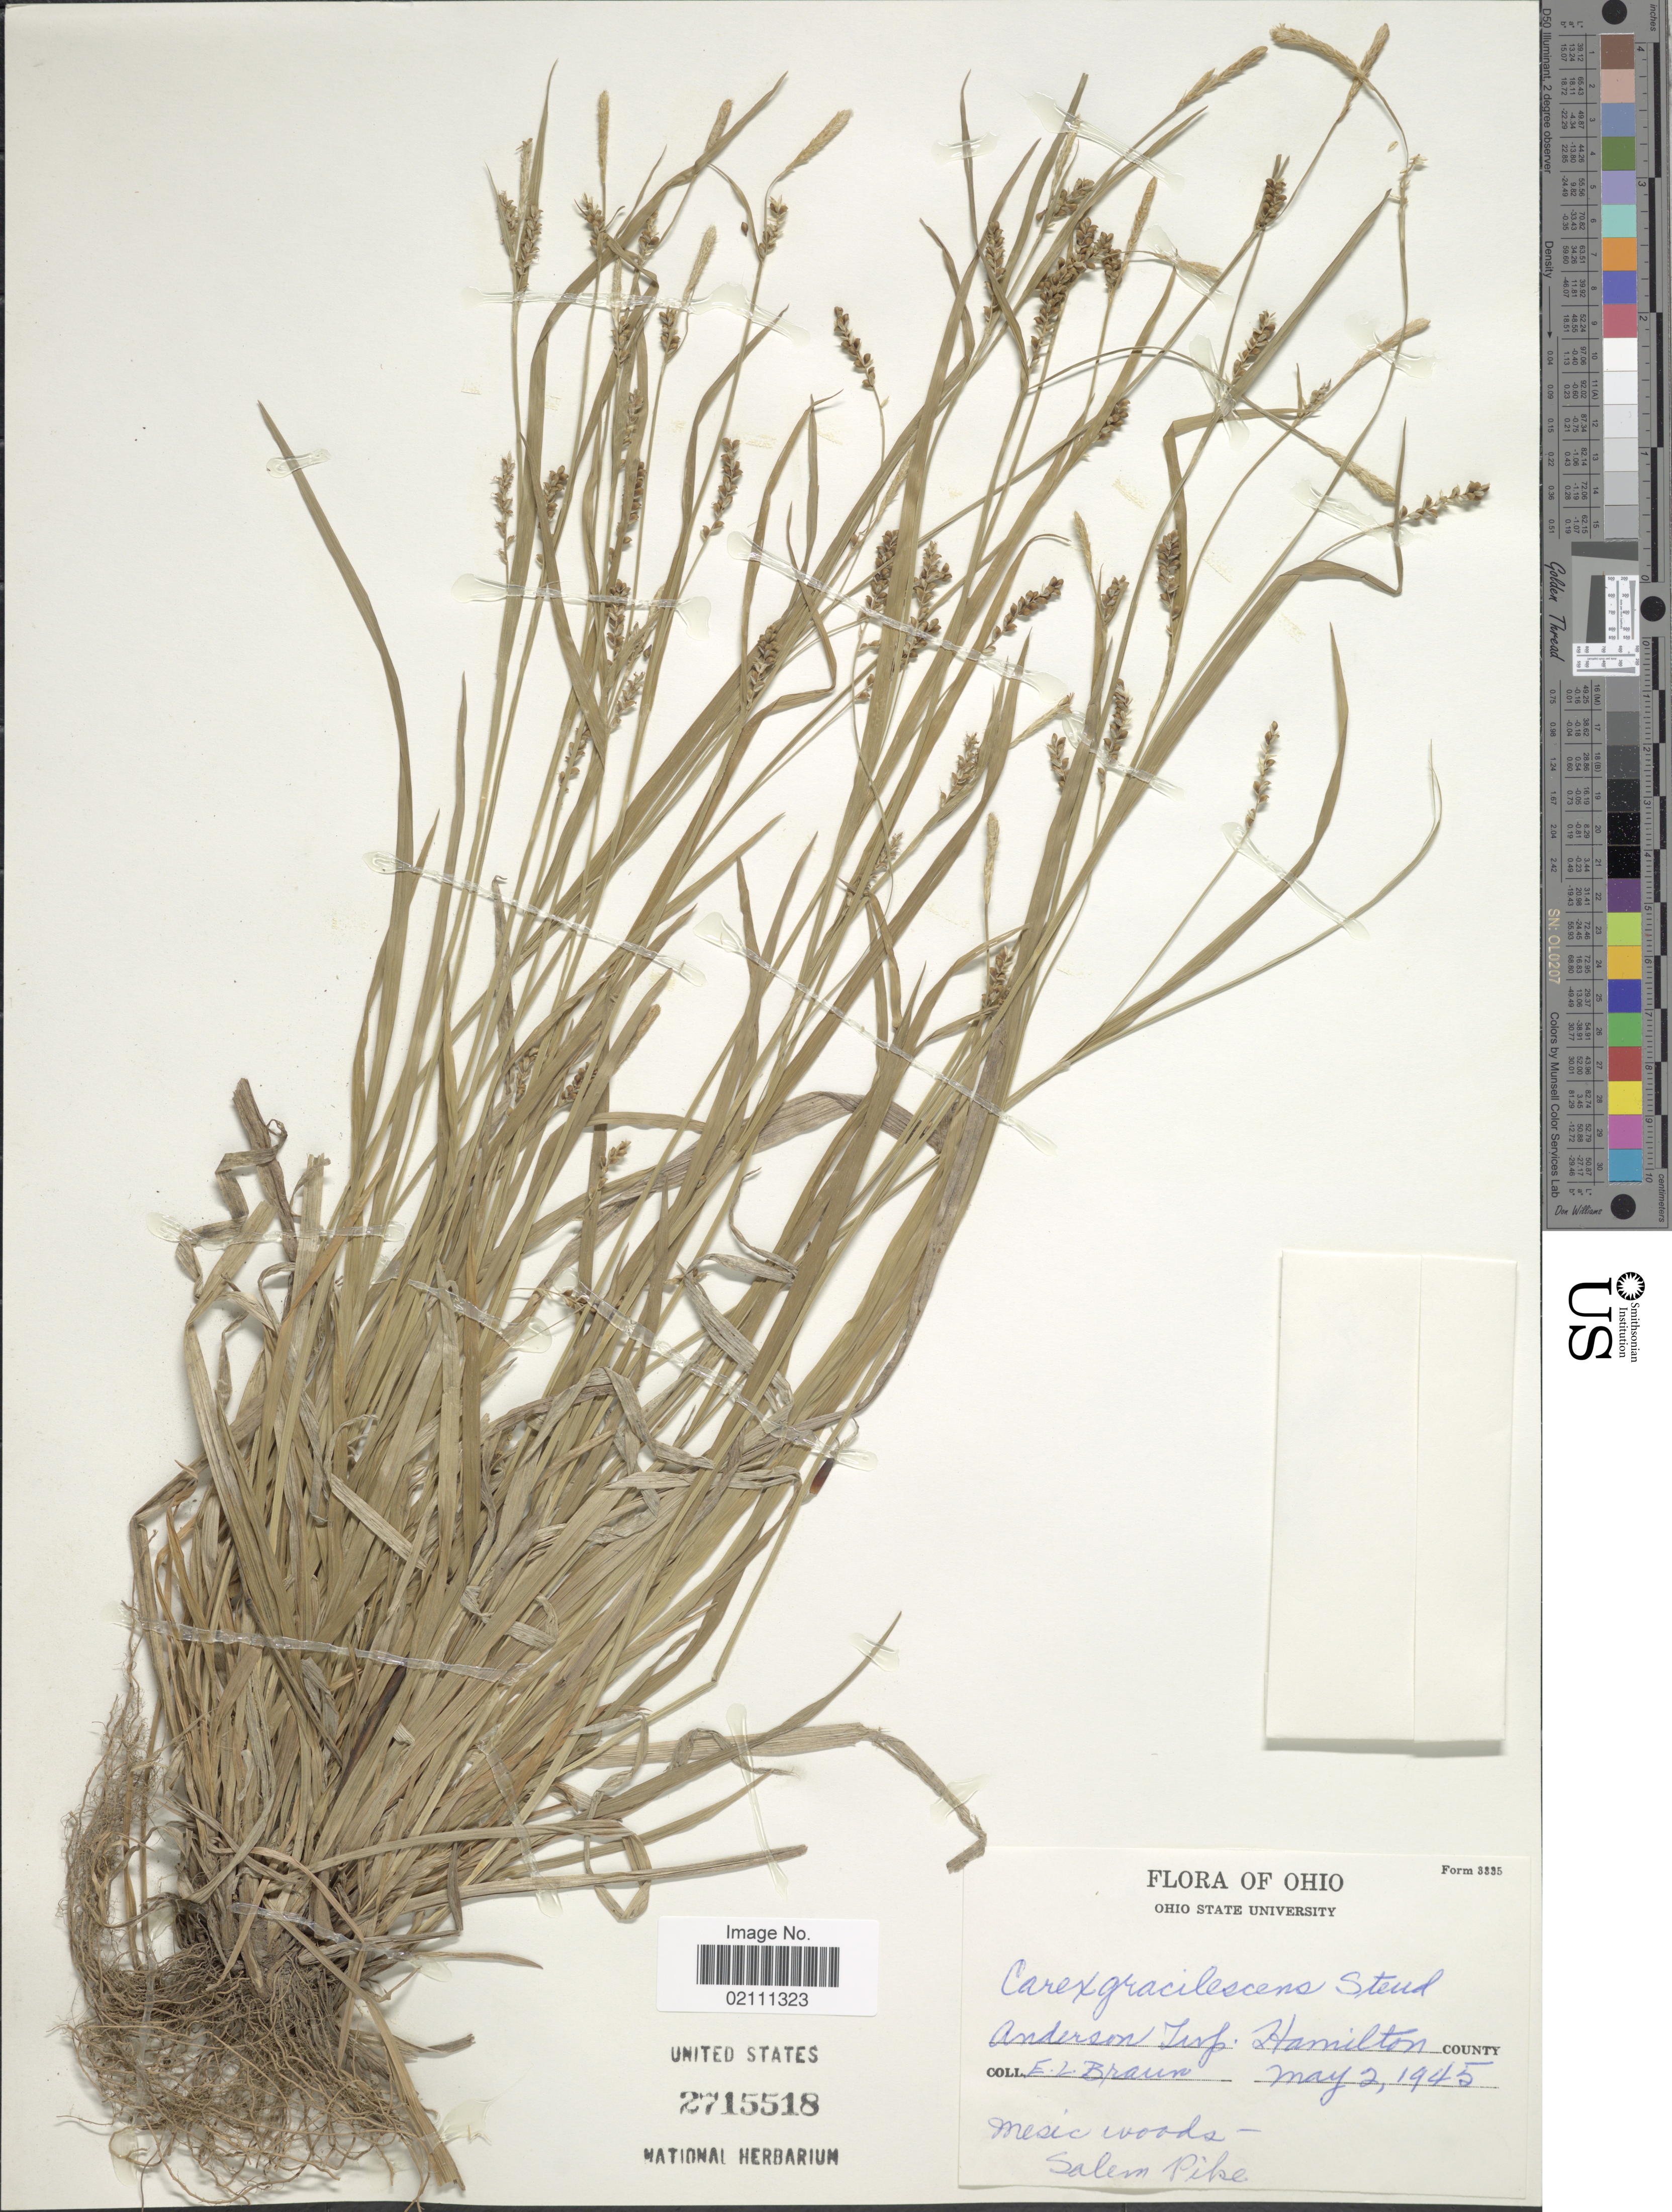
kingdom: Plantae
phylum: Tracheophyta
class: Liliopsida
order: Poales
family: Cyperaceae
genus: Carex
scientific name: Carex gracilescens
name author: Steud.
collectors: E. L. Braun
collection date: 1945-05-02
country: United States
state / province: Ohio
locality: Anderson Twp. Hamilton County, mesic woods, Salem Pike.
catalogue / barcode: US 2715518